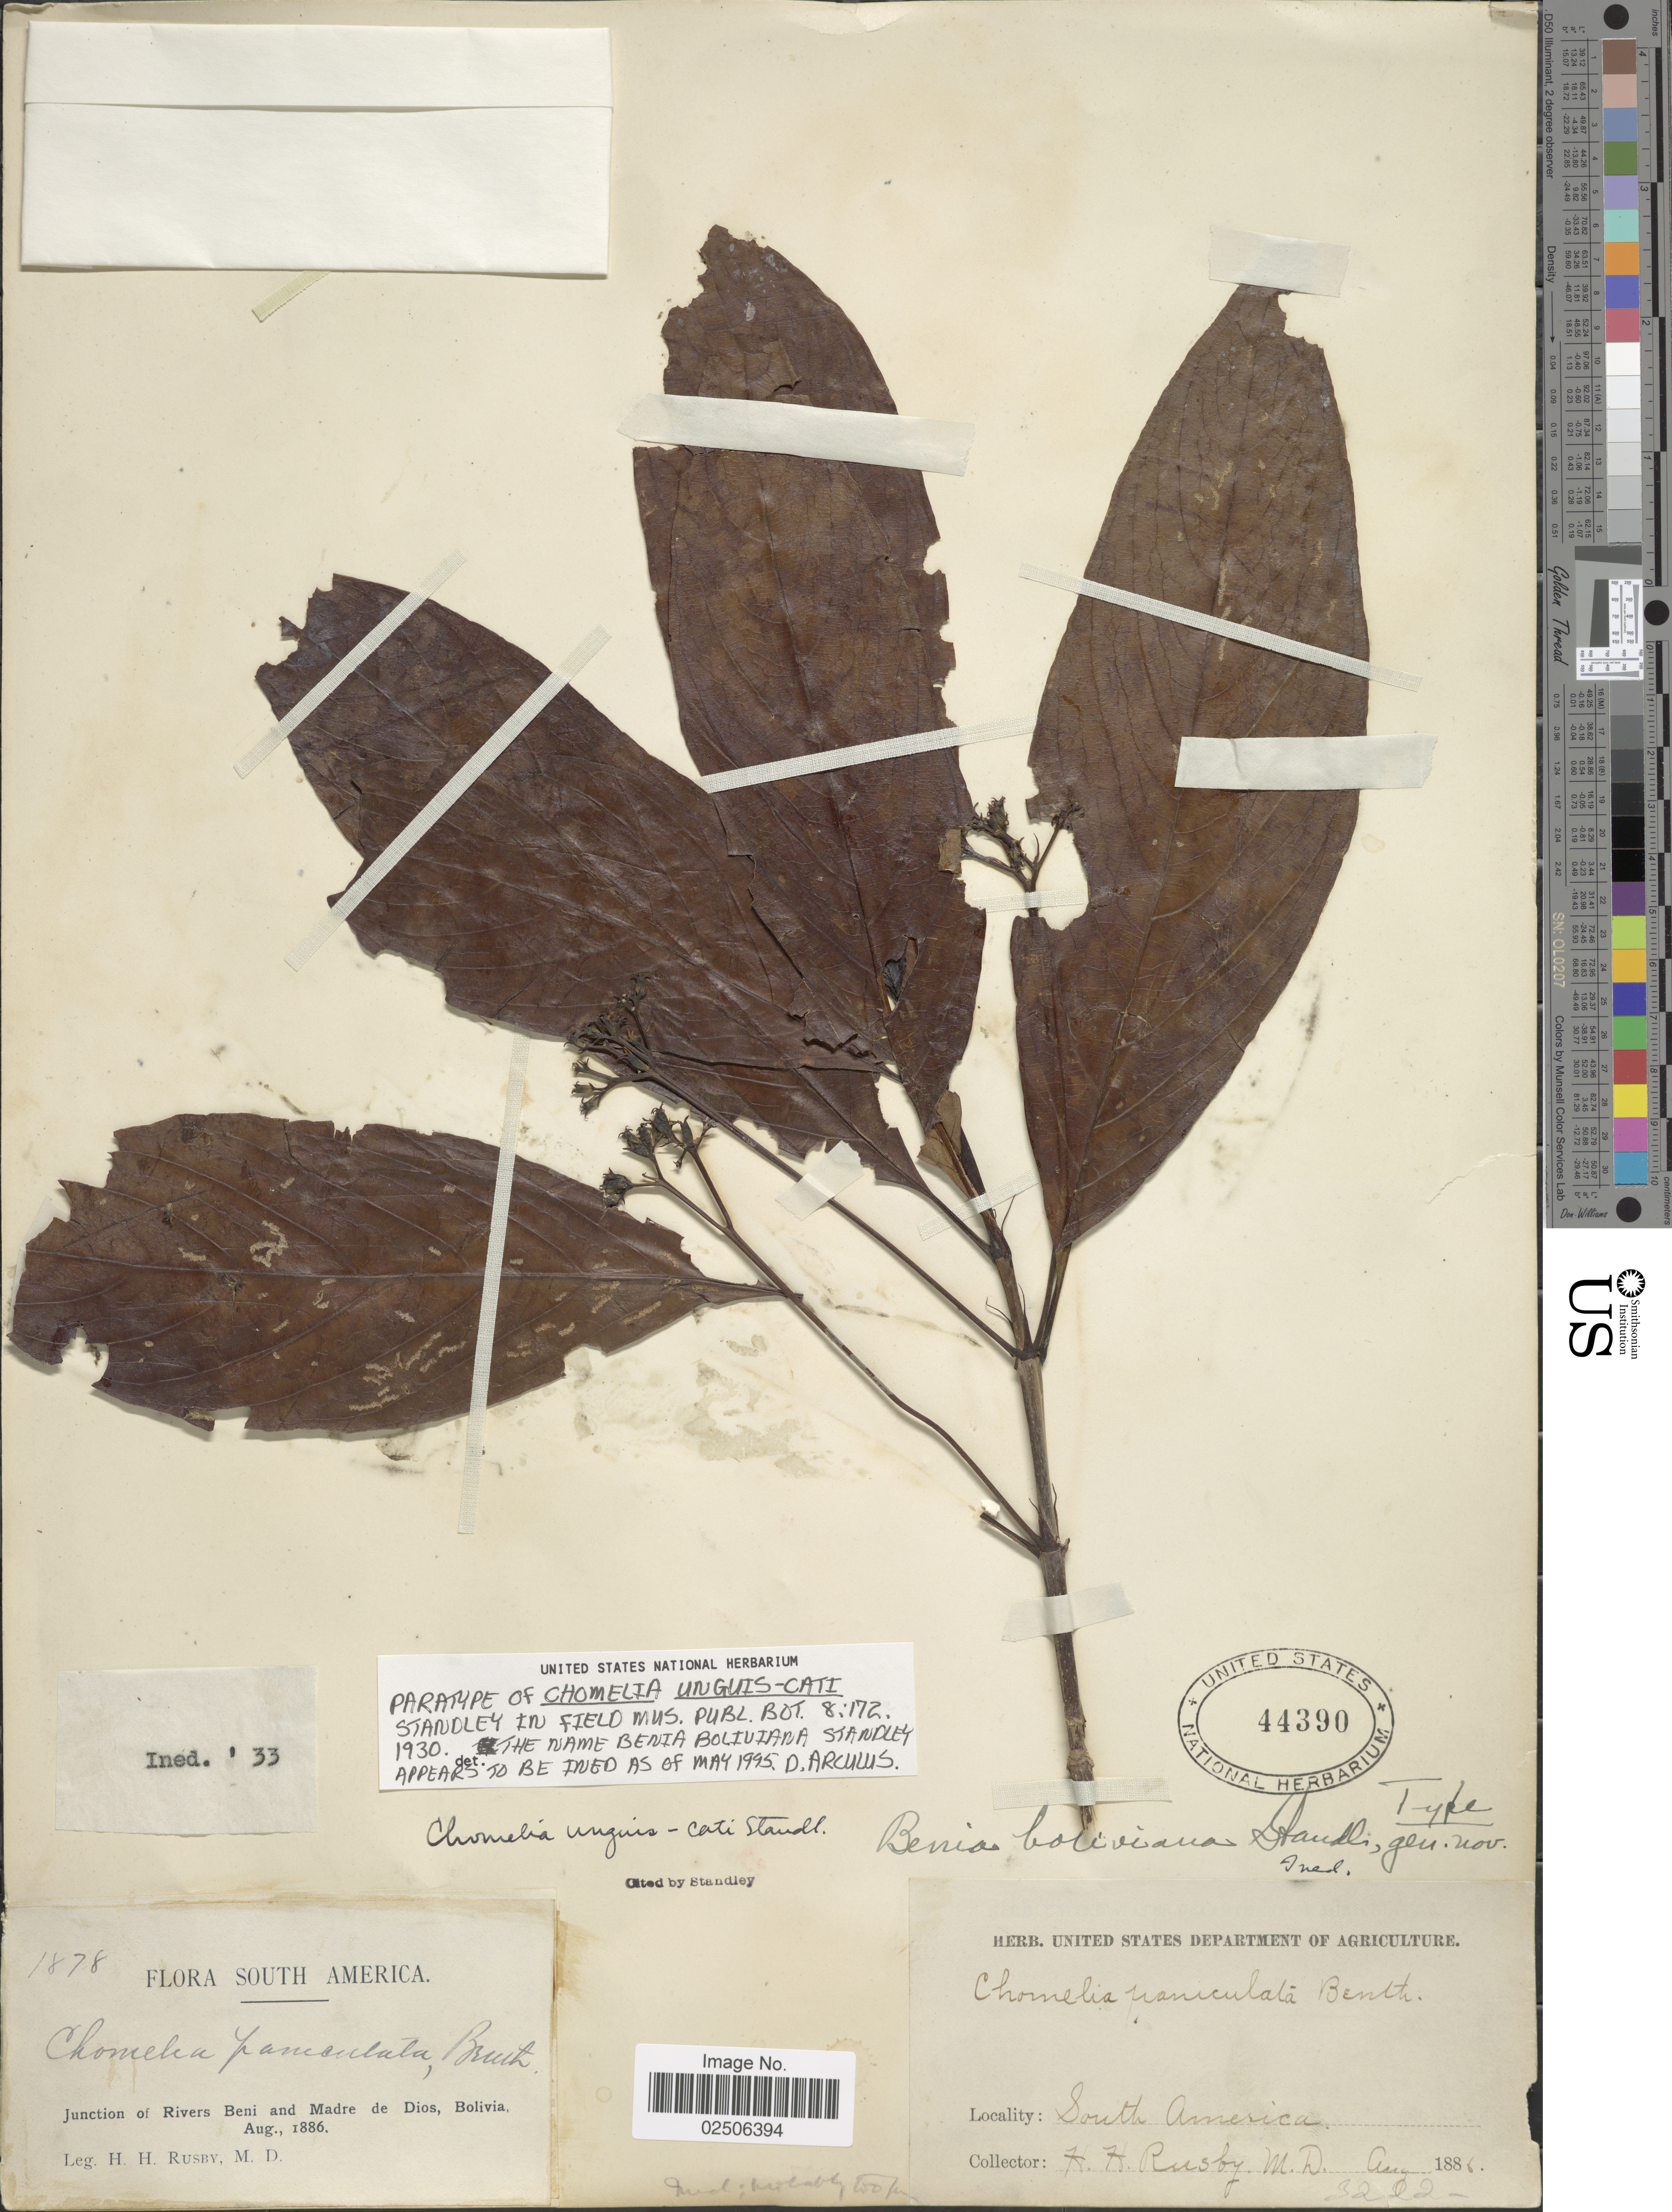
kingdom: Plantae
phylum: Tracheophyta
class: Magnoliopsida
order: Gentianales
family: Rubiaceae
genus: Chomelia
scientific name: Chomelia unguis-cati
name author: Standl.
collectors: H. H. Rusby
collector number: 3222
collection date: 1886-08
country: Bolivia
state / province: Beni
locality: Junction of Rivers Beni and Madre de Dios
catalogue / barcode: US 44390